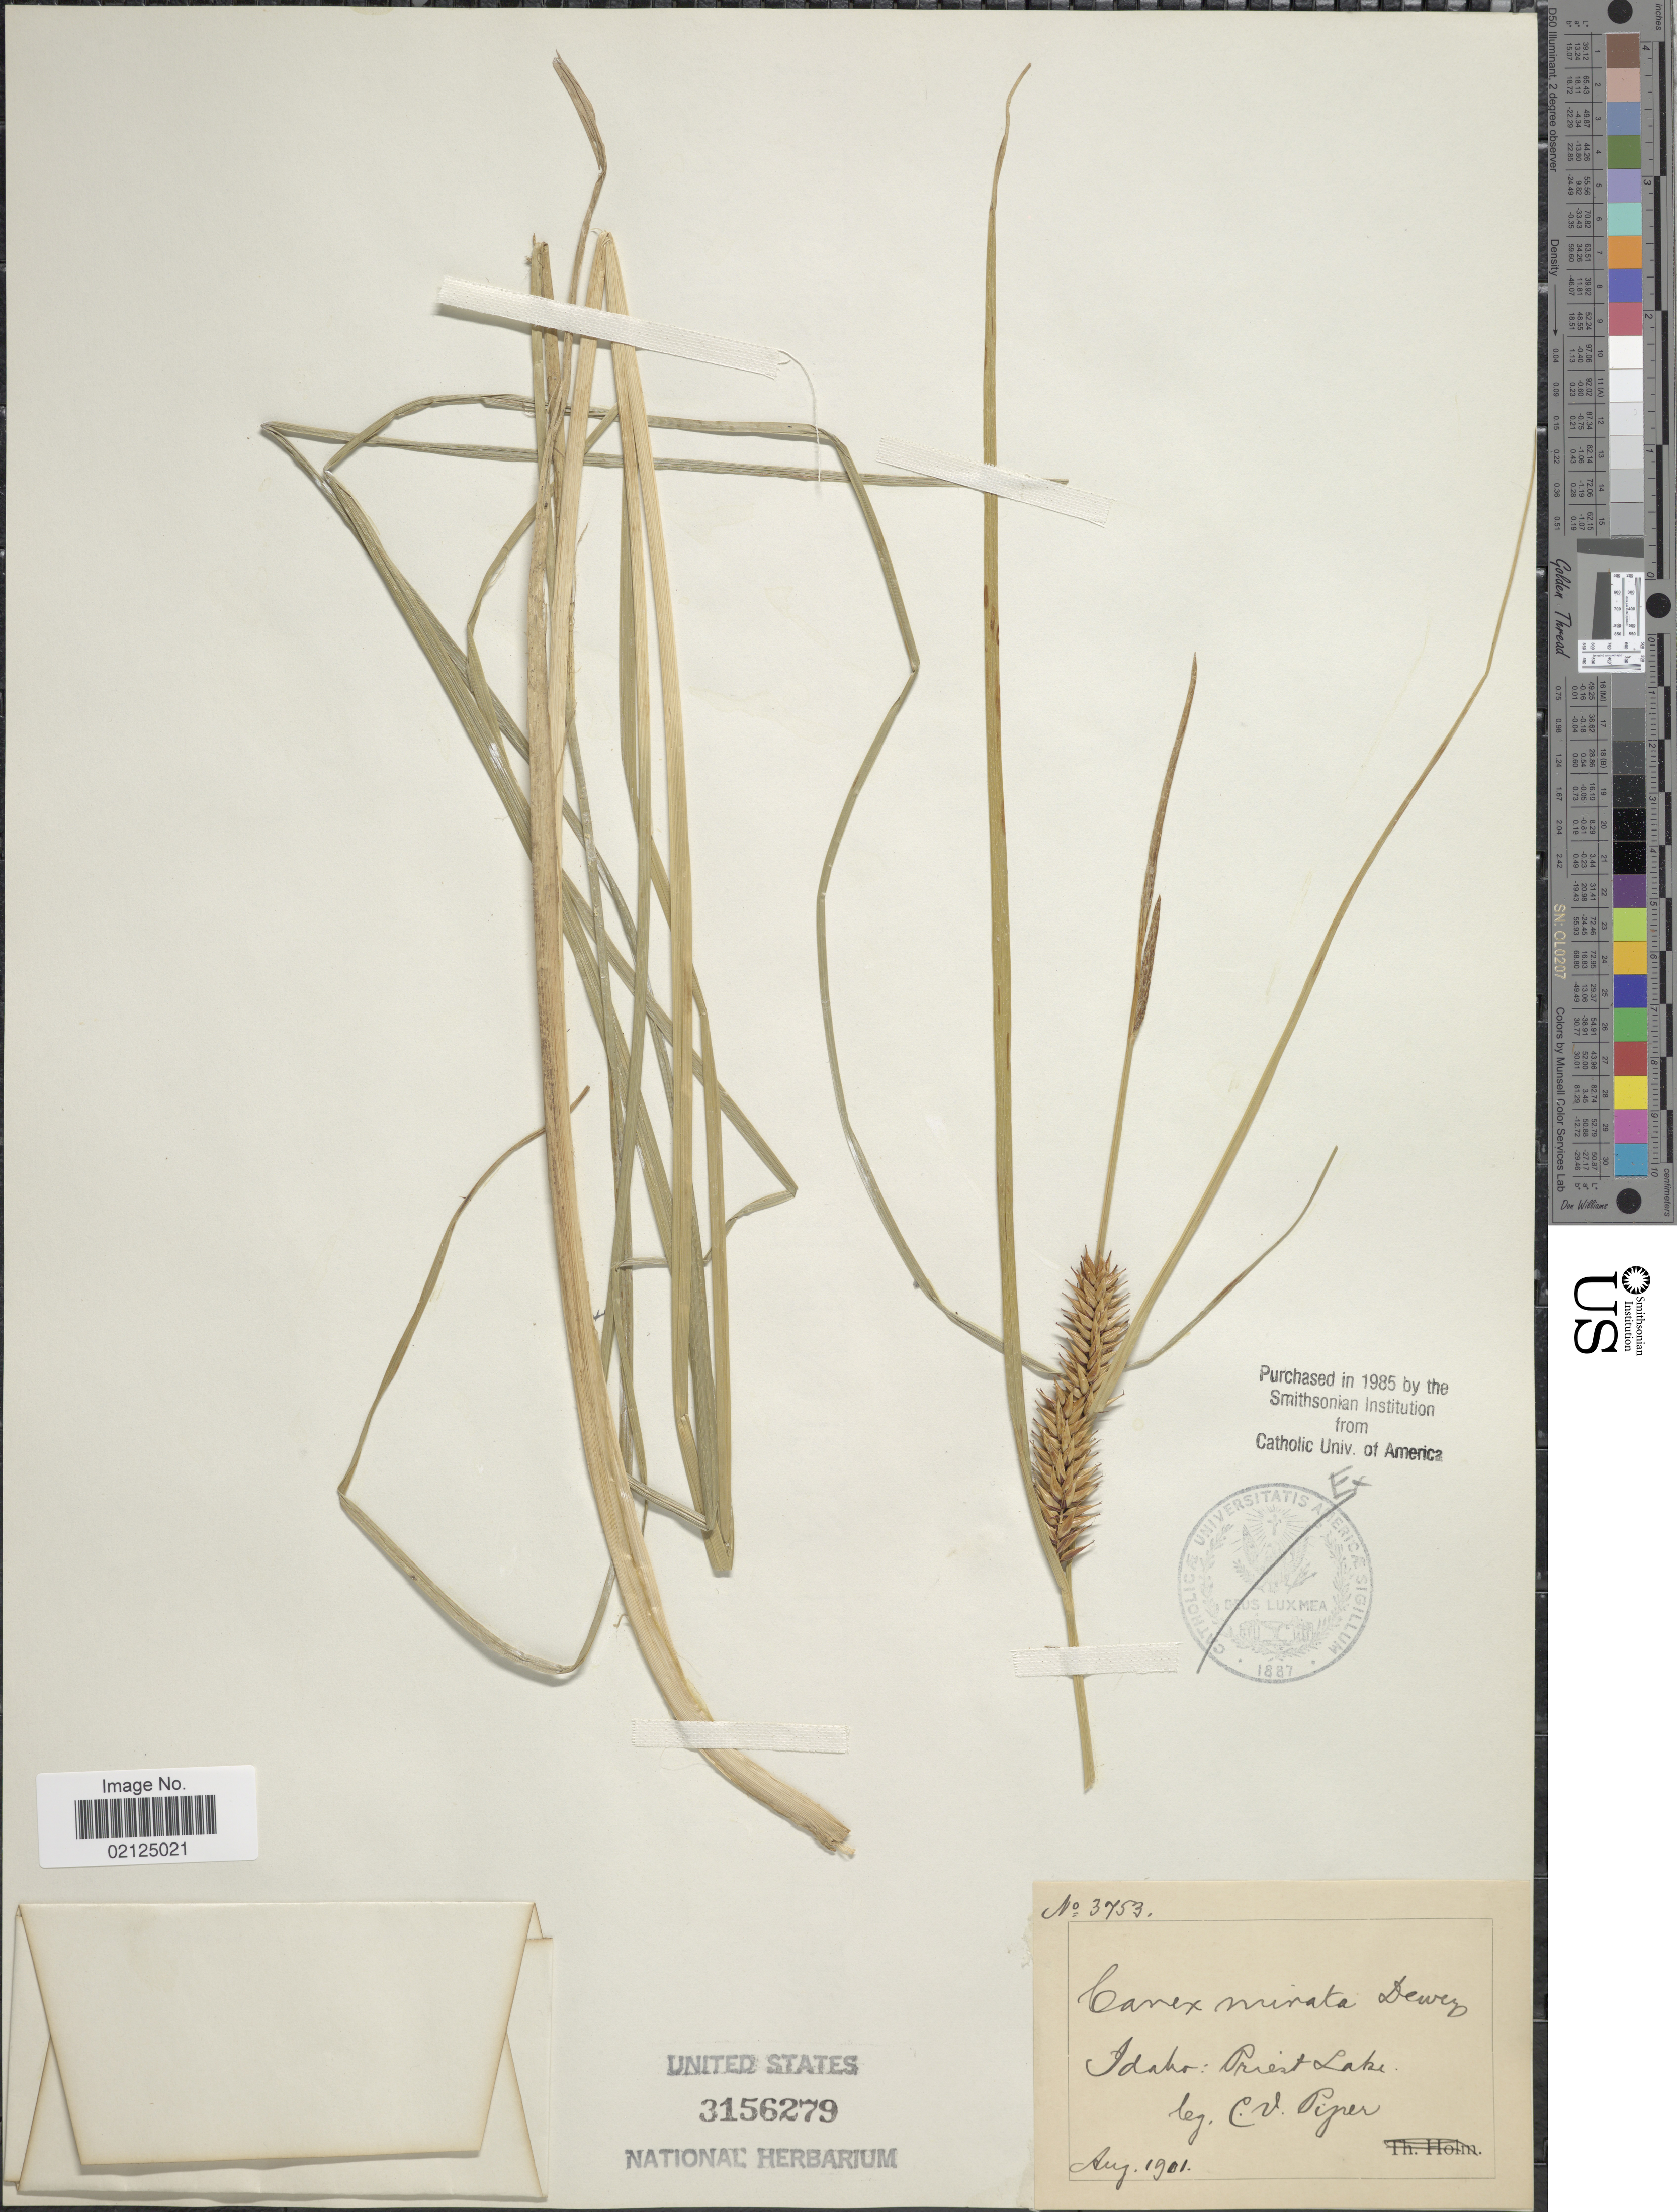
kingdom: Plantae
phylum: Tracheophyta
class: Liliopsida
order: Poales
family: Cyperaceae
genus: Carex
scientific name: Carex exsiccata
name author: L.H. Bailey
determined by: Strong, Mark T., (BOT), Smithsonian Institution - National Museum of Natural History (UNITED STATES)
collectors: C. V. Piper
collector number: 3753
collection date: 1901-08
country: United States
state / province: Idaho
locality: Priest Lake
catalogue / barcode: US 3156279